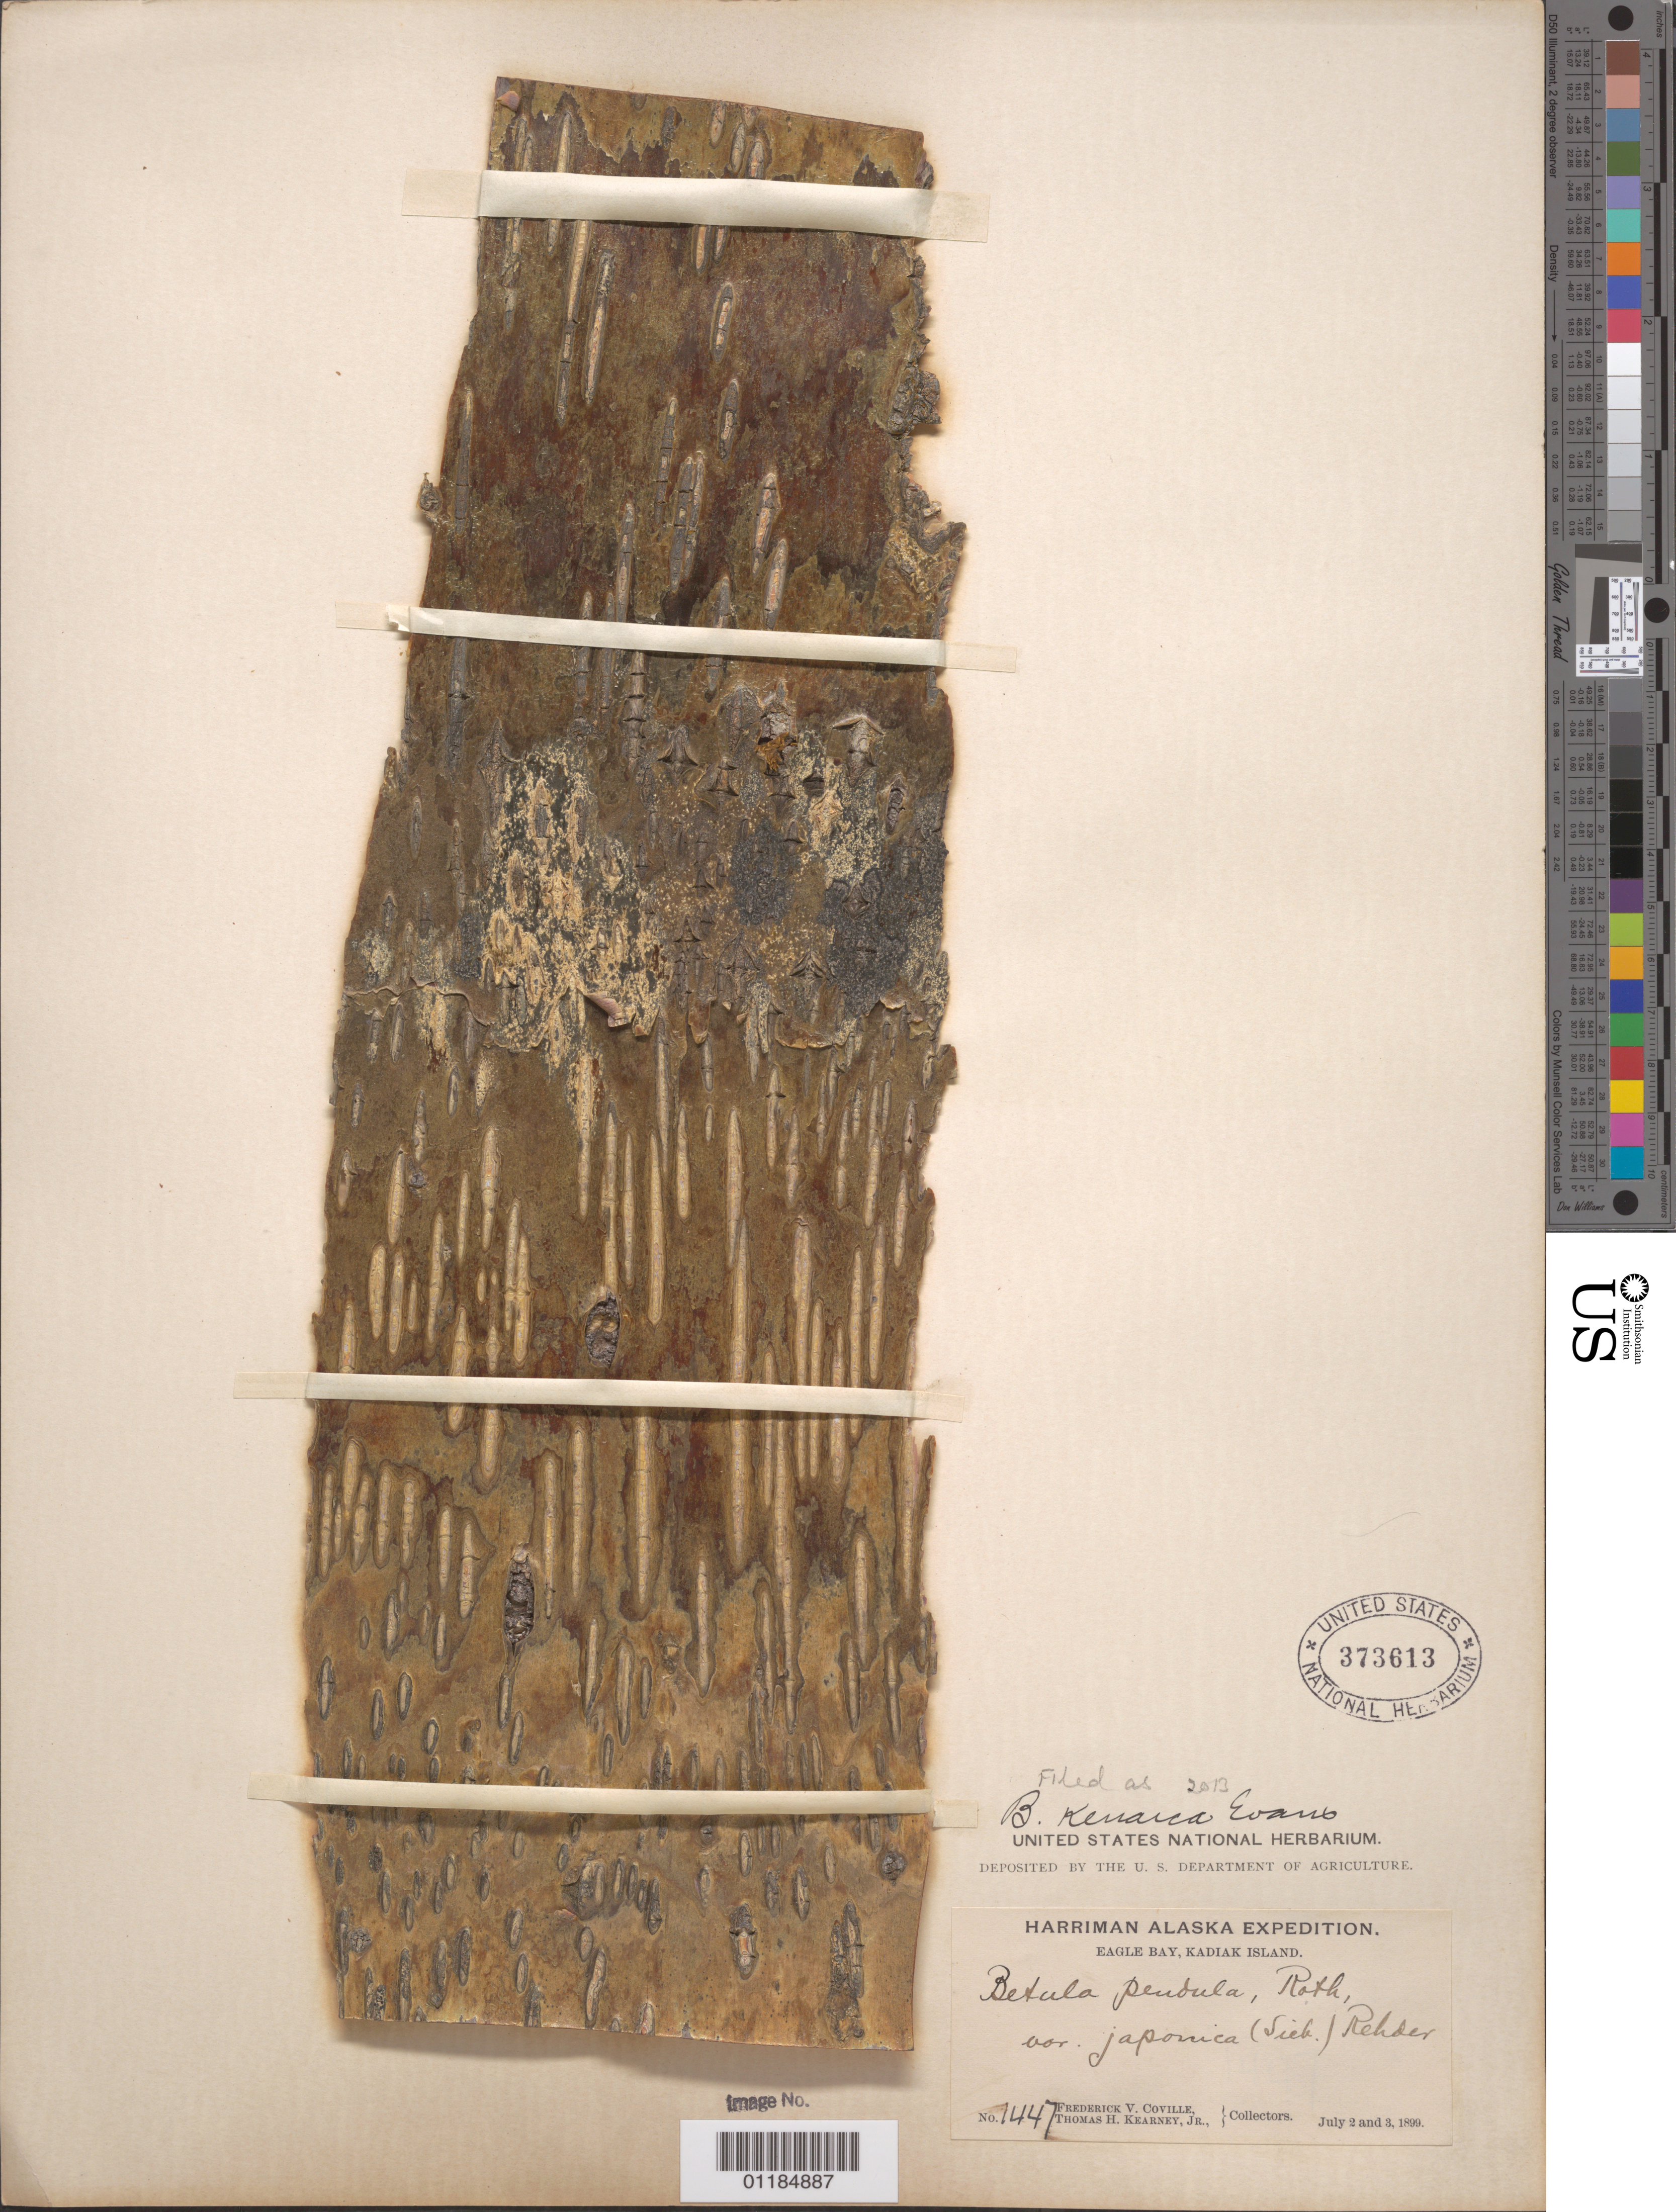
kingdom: Plantae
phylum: Tracheophyta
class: Magnoliopsida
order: Fagales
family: Betulaceae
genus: Betula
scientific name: Betula kenaica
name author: W.H. Evans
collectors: F. V. Coville & T. H. Kearney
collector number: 1447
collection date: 1899-07-02,1899-07-03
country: United States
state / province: Alaska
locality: Eagle Bay, Kadiak Island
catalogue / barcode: US 373613